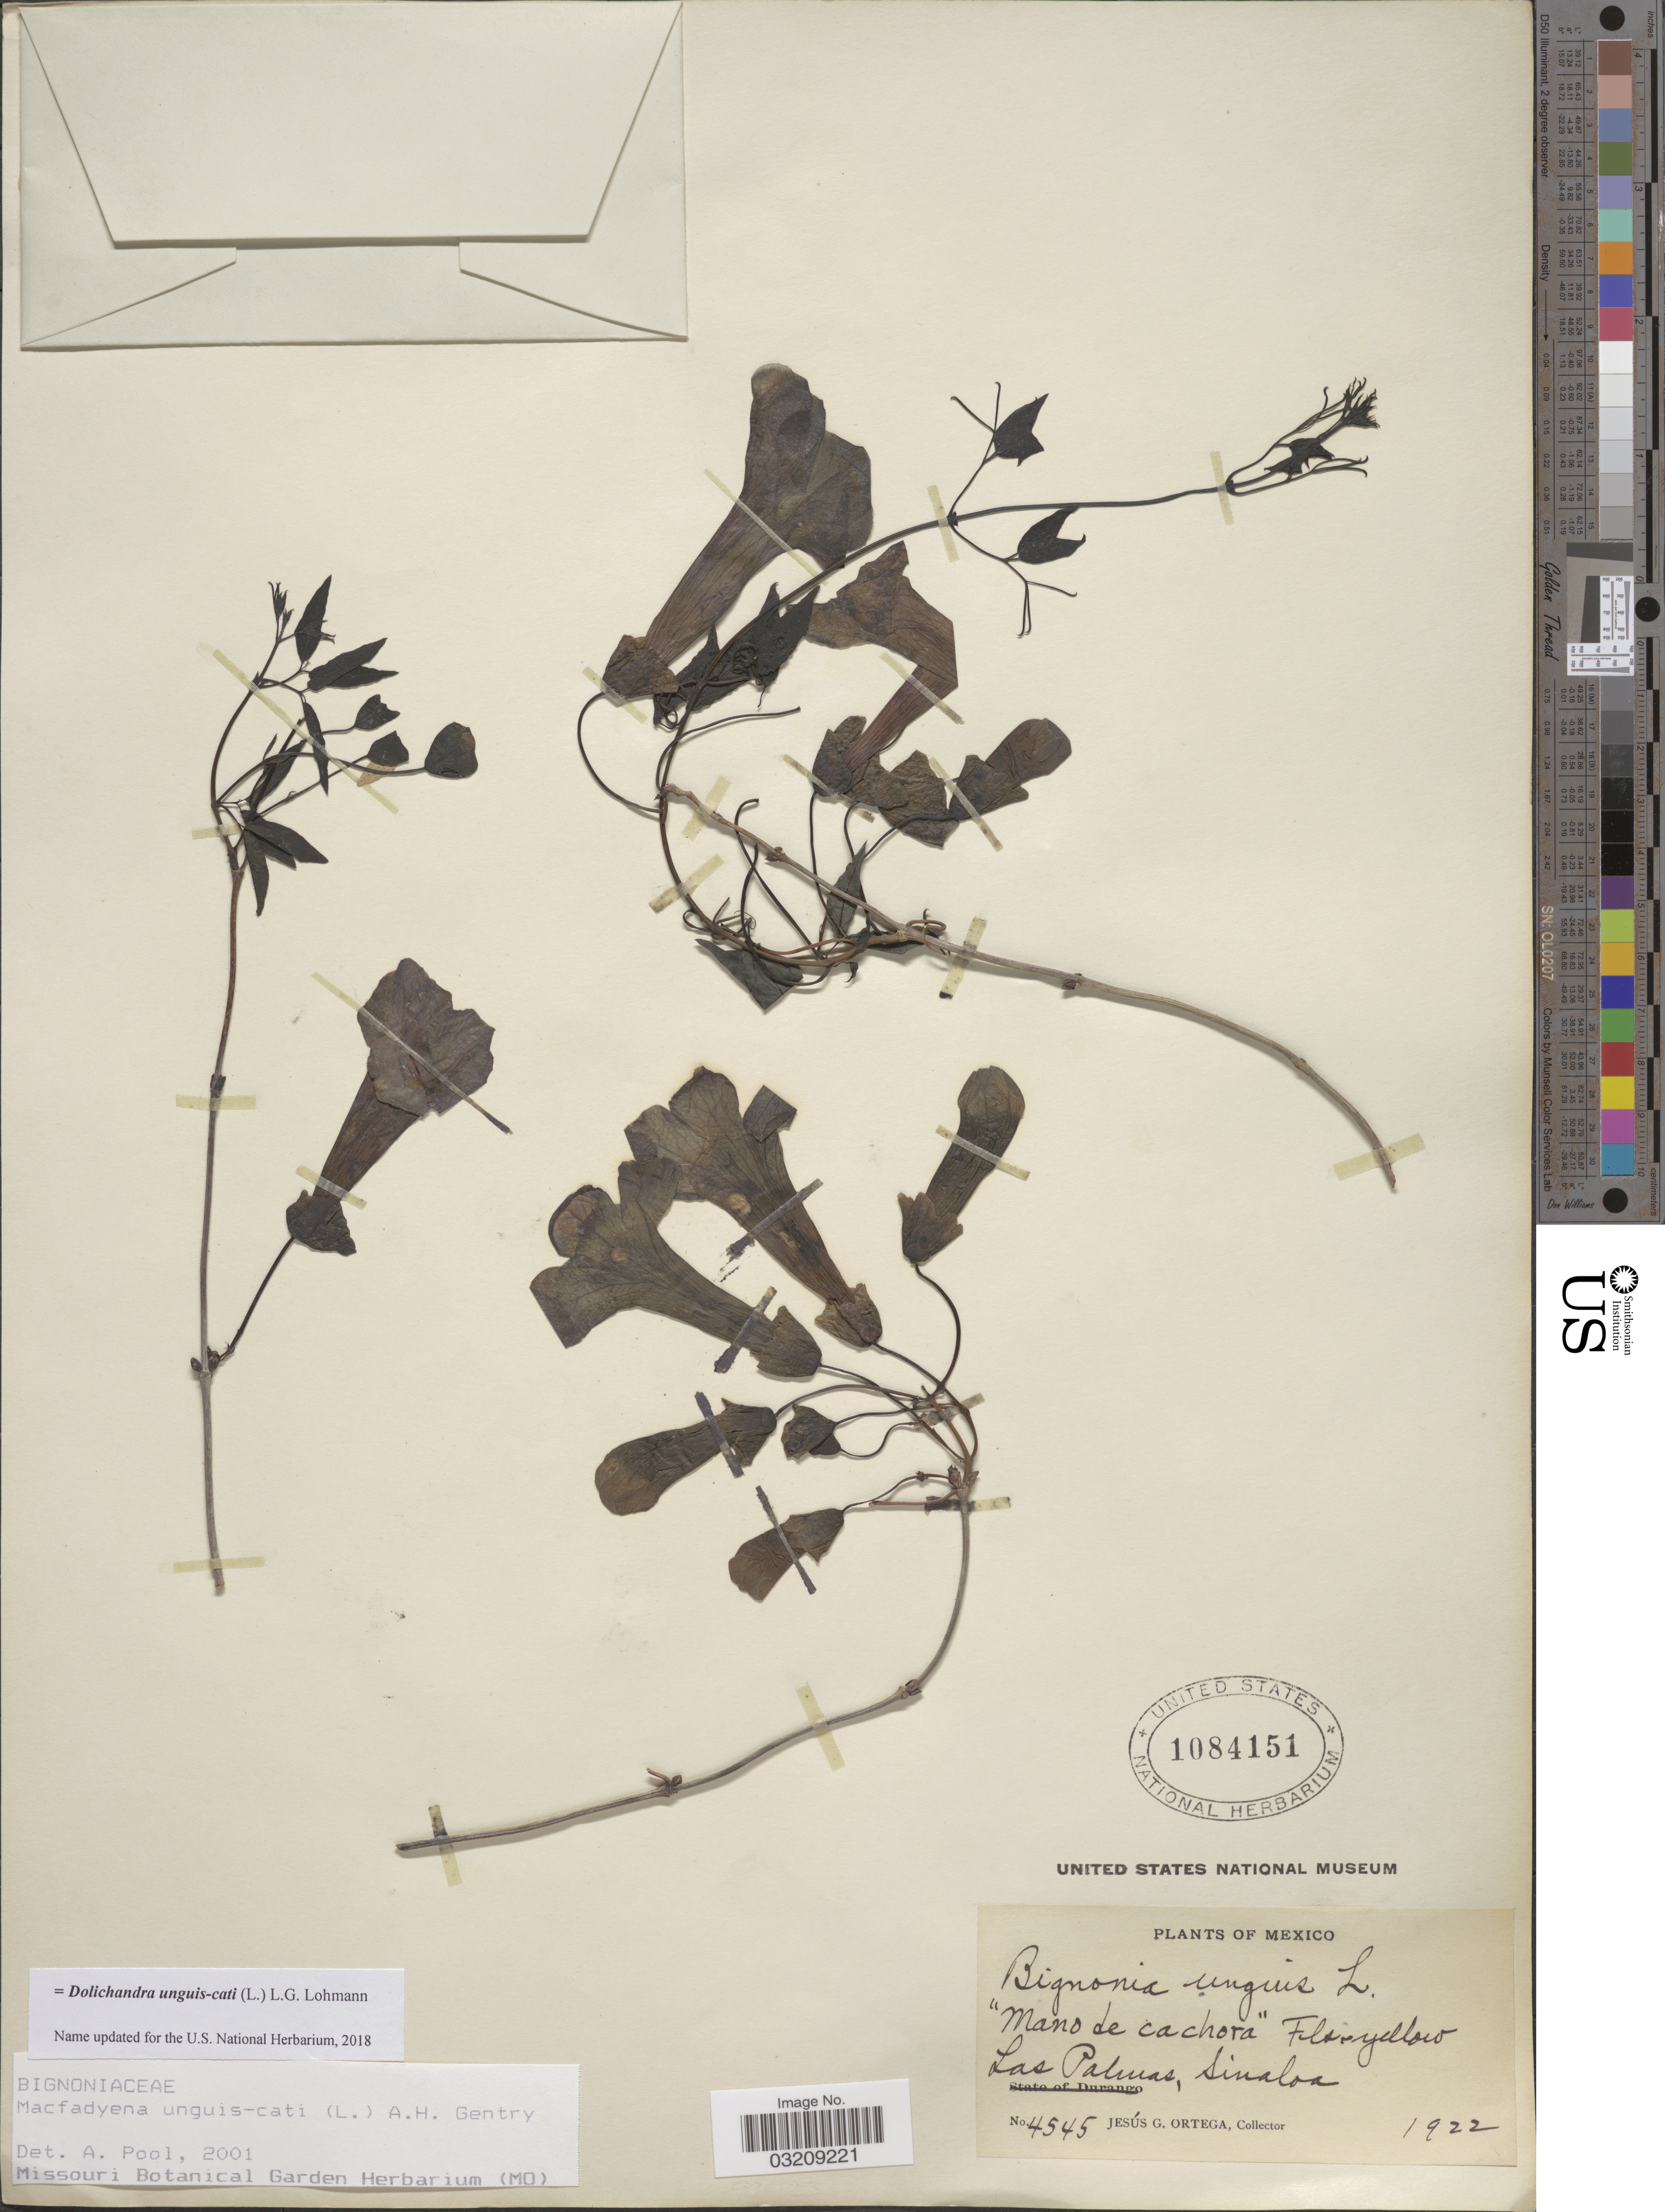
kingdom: Plantae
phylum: Tracheophyta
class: Magnoliopsida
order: Lamiales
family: Bignoniaceae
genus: Dolichandra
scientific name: Dolichandra unguis-cati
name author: (L.) L.G. Lohmann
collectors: J. Ortega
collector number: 4545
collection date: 1922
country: Mexico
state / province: Sinaloa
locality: Las Palmas.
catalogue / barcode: US 1084151